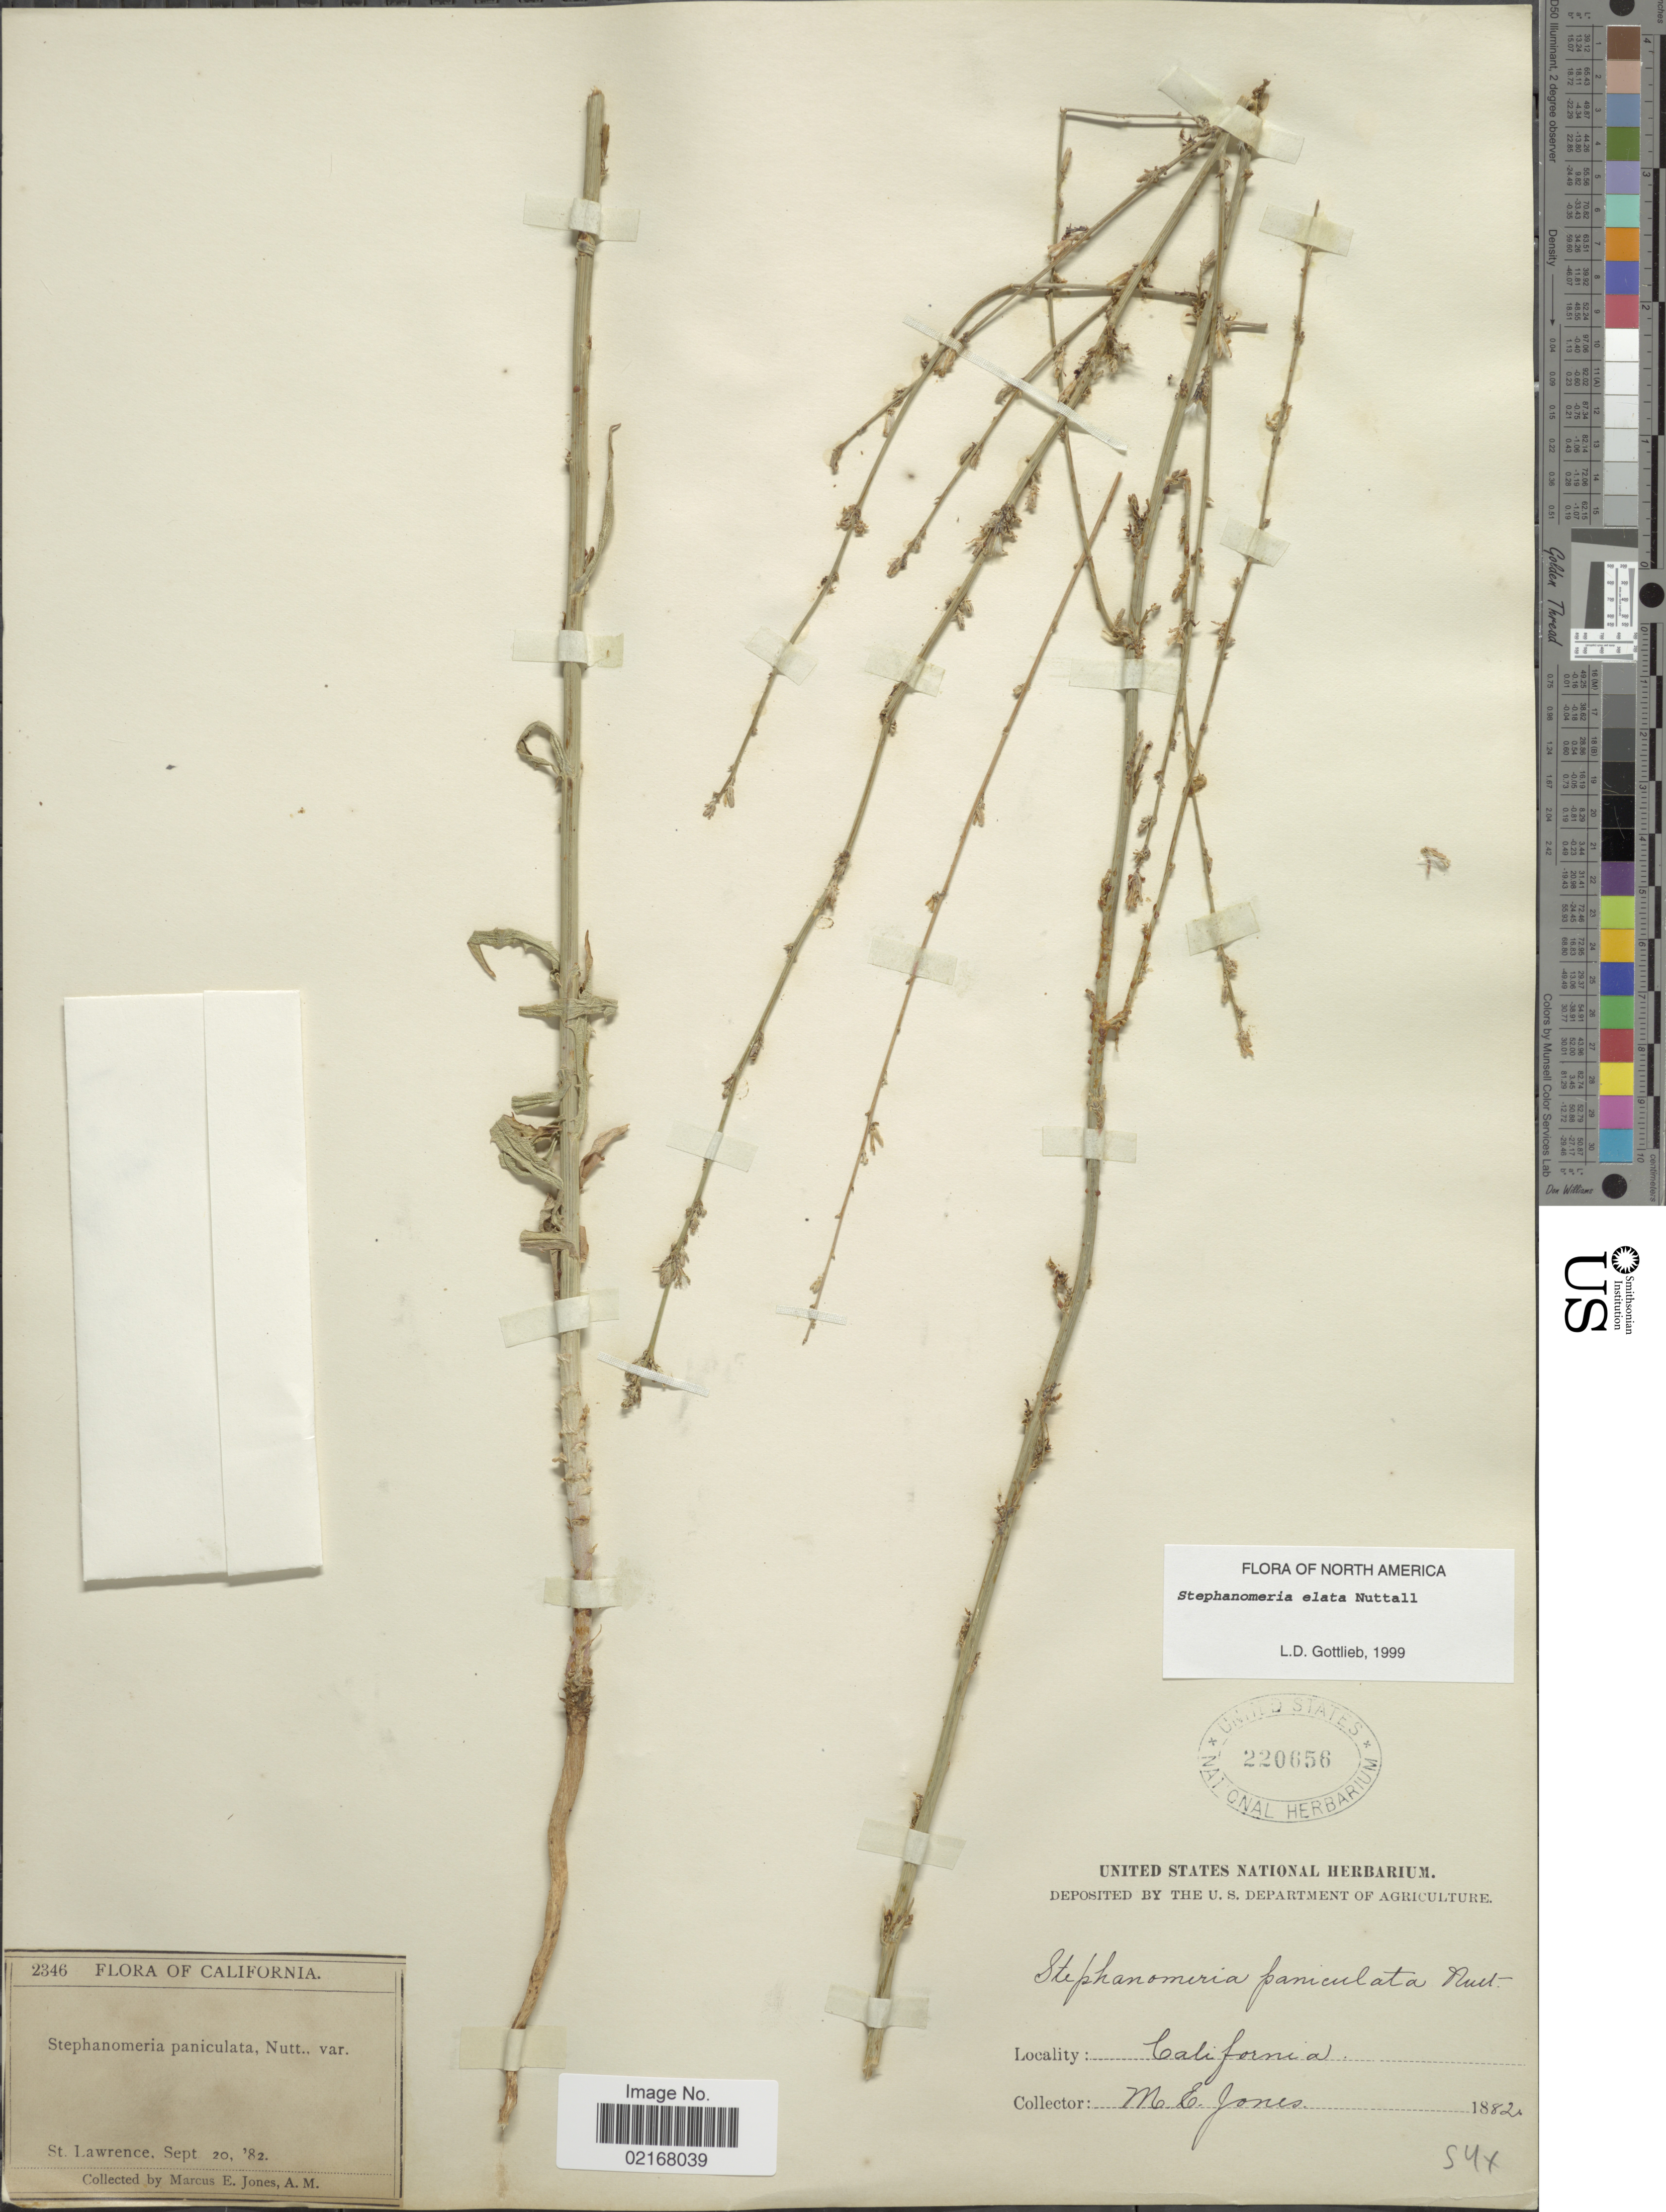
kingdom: Plantae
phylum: Tracheophyta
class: Magnoliopsida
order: Asterales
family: Asteraceae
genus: Stephanomeria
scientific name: Stephanomeria elata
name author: Nutt.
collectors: M. E. Jones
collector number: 2346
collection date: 1882-09-20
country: United States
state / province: California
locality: St. Lawrence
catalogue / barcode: US 220656